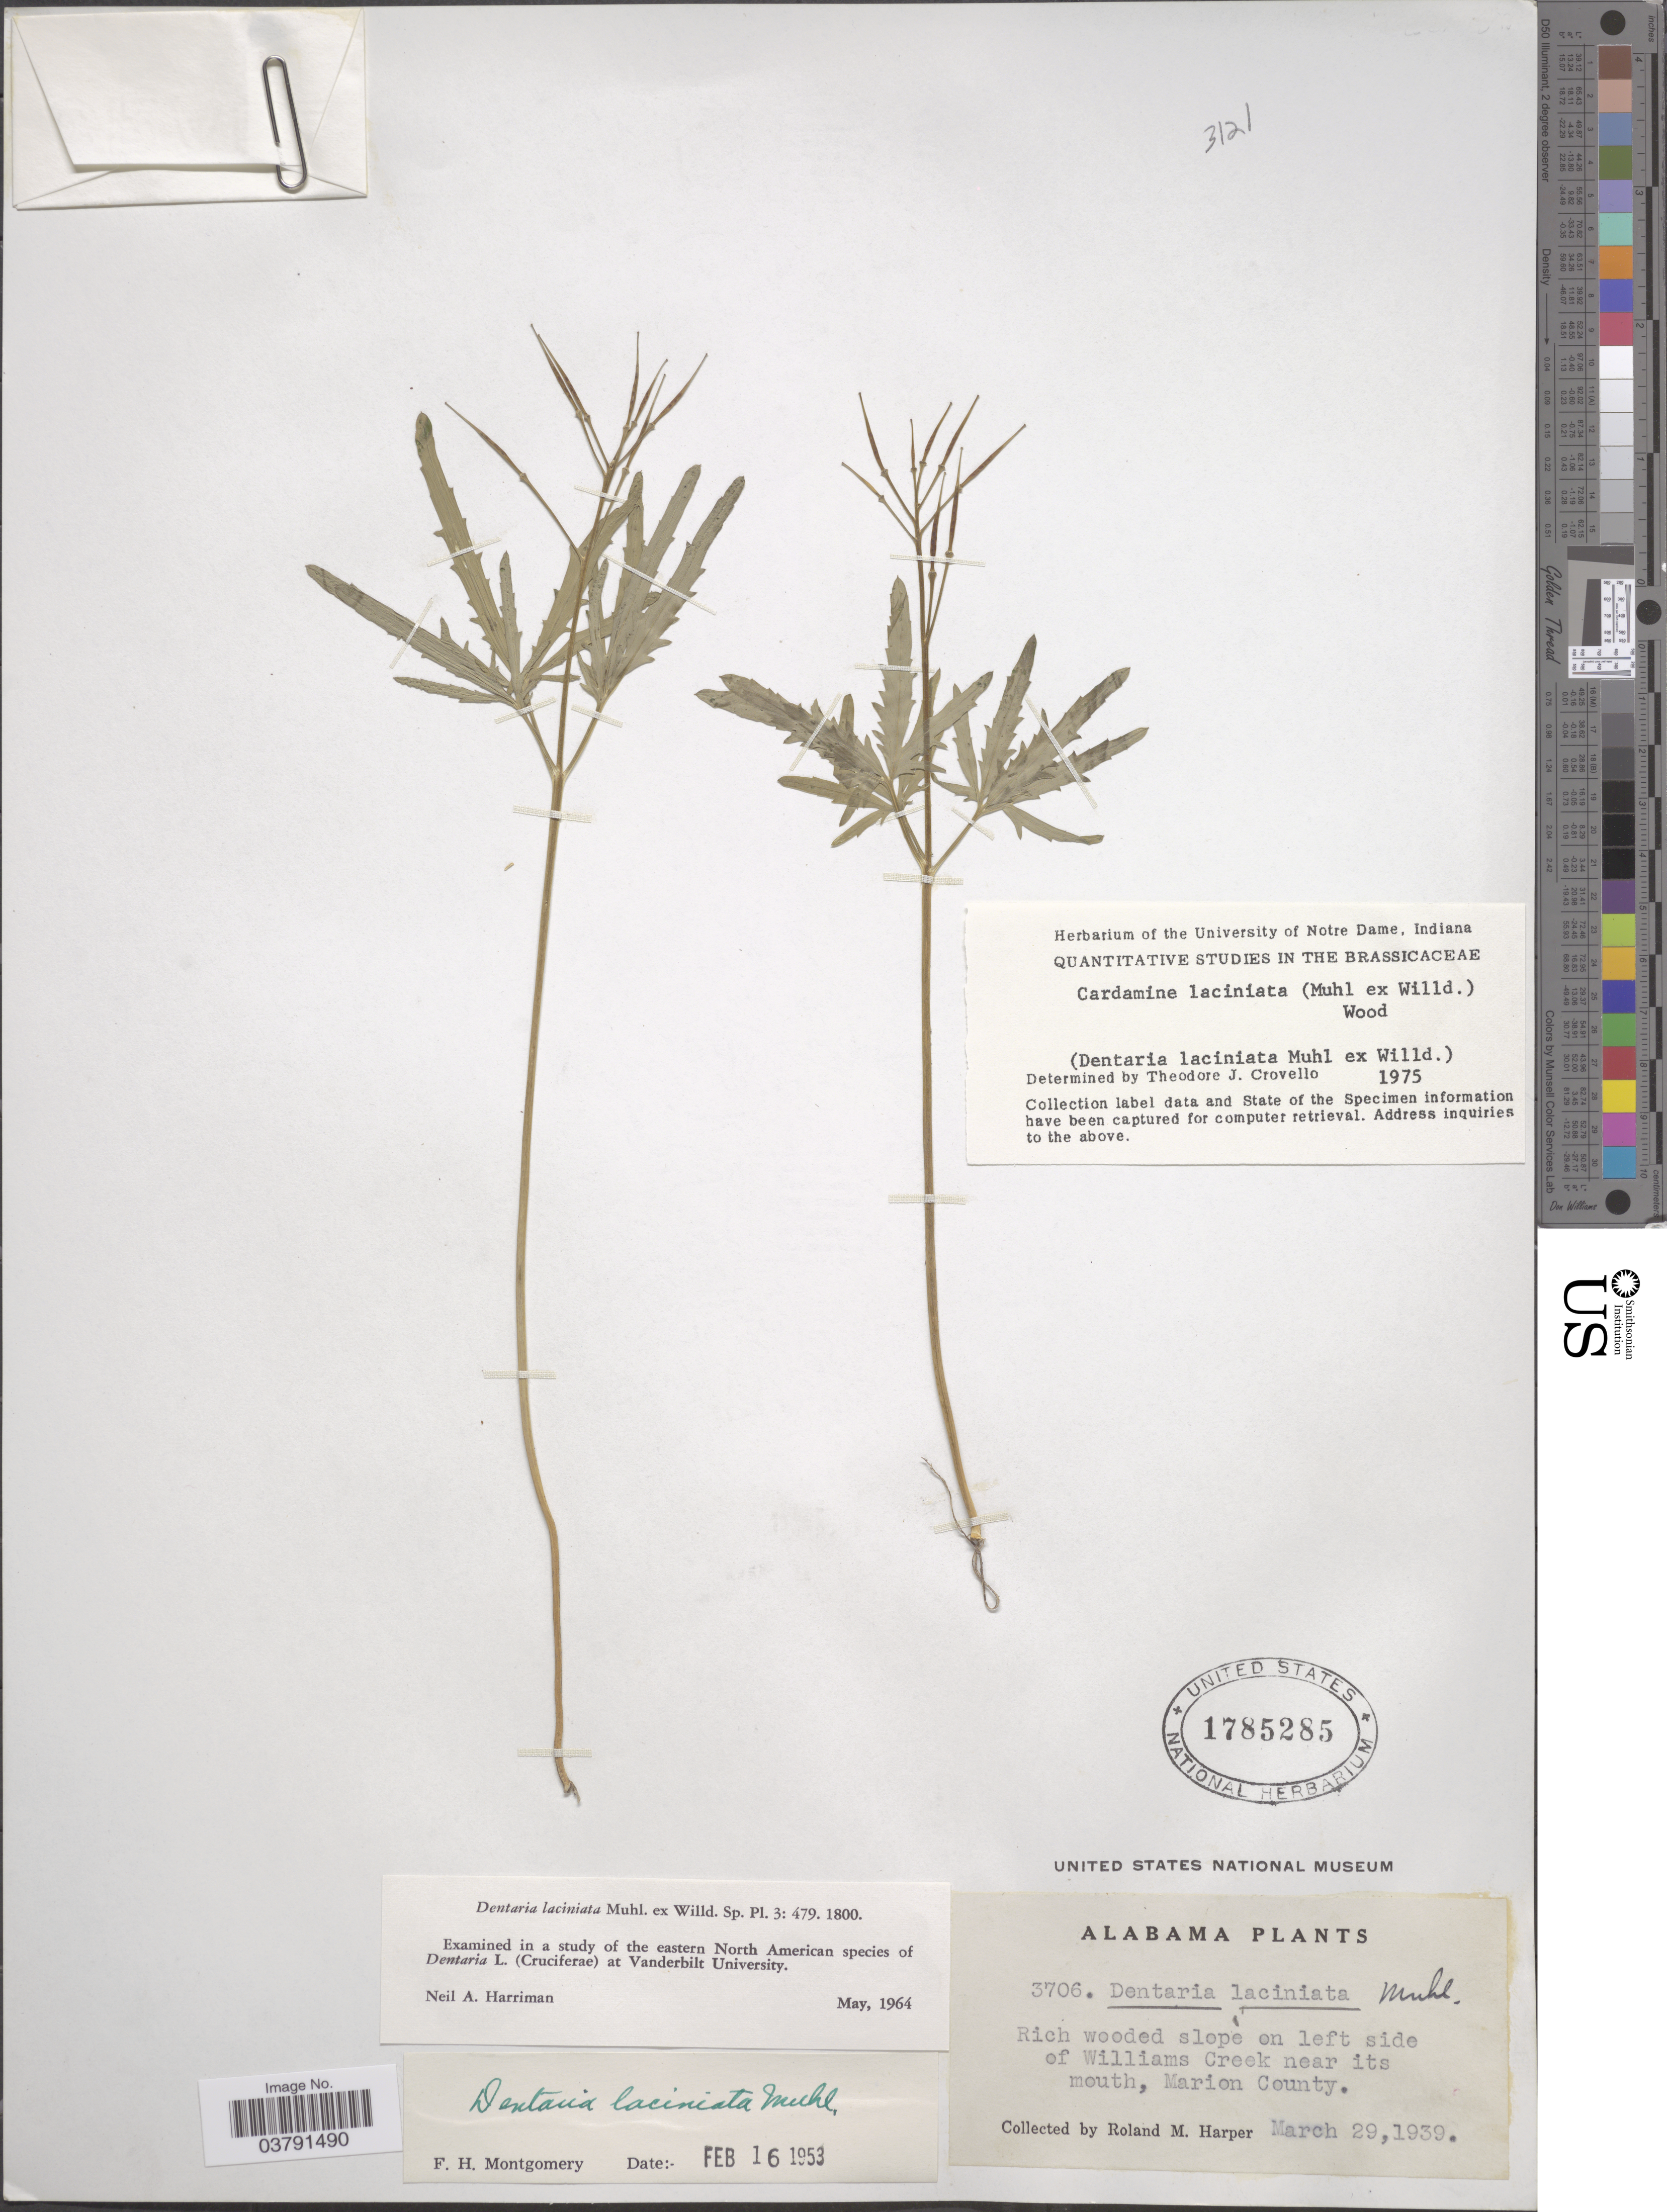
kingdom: Plantae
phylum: Tracheophyta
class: Magnoliopsida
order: Brassicales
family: Brassicaceae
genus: Dentaria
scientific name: Dentaria laciniata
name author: Muhl.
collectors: R. M. Harper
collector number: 3706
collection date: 1939-03-29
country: United States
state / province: Alabama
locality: Rich wooded slope on left side of Williams Creek near its mouth, Marion County.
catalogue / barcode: US 1785285